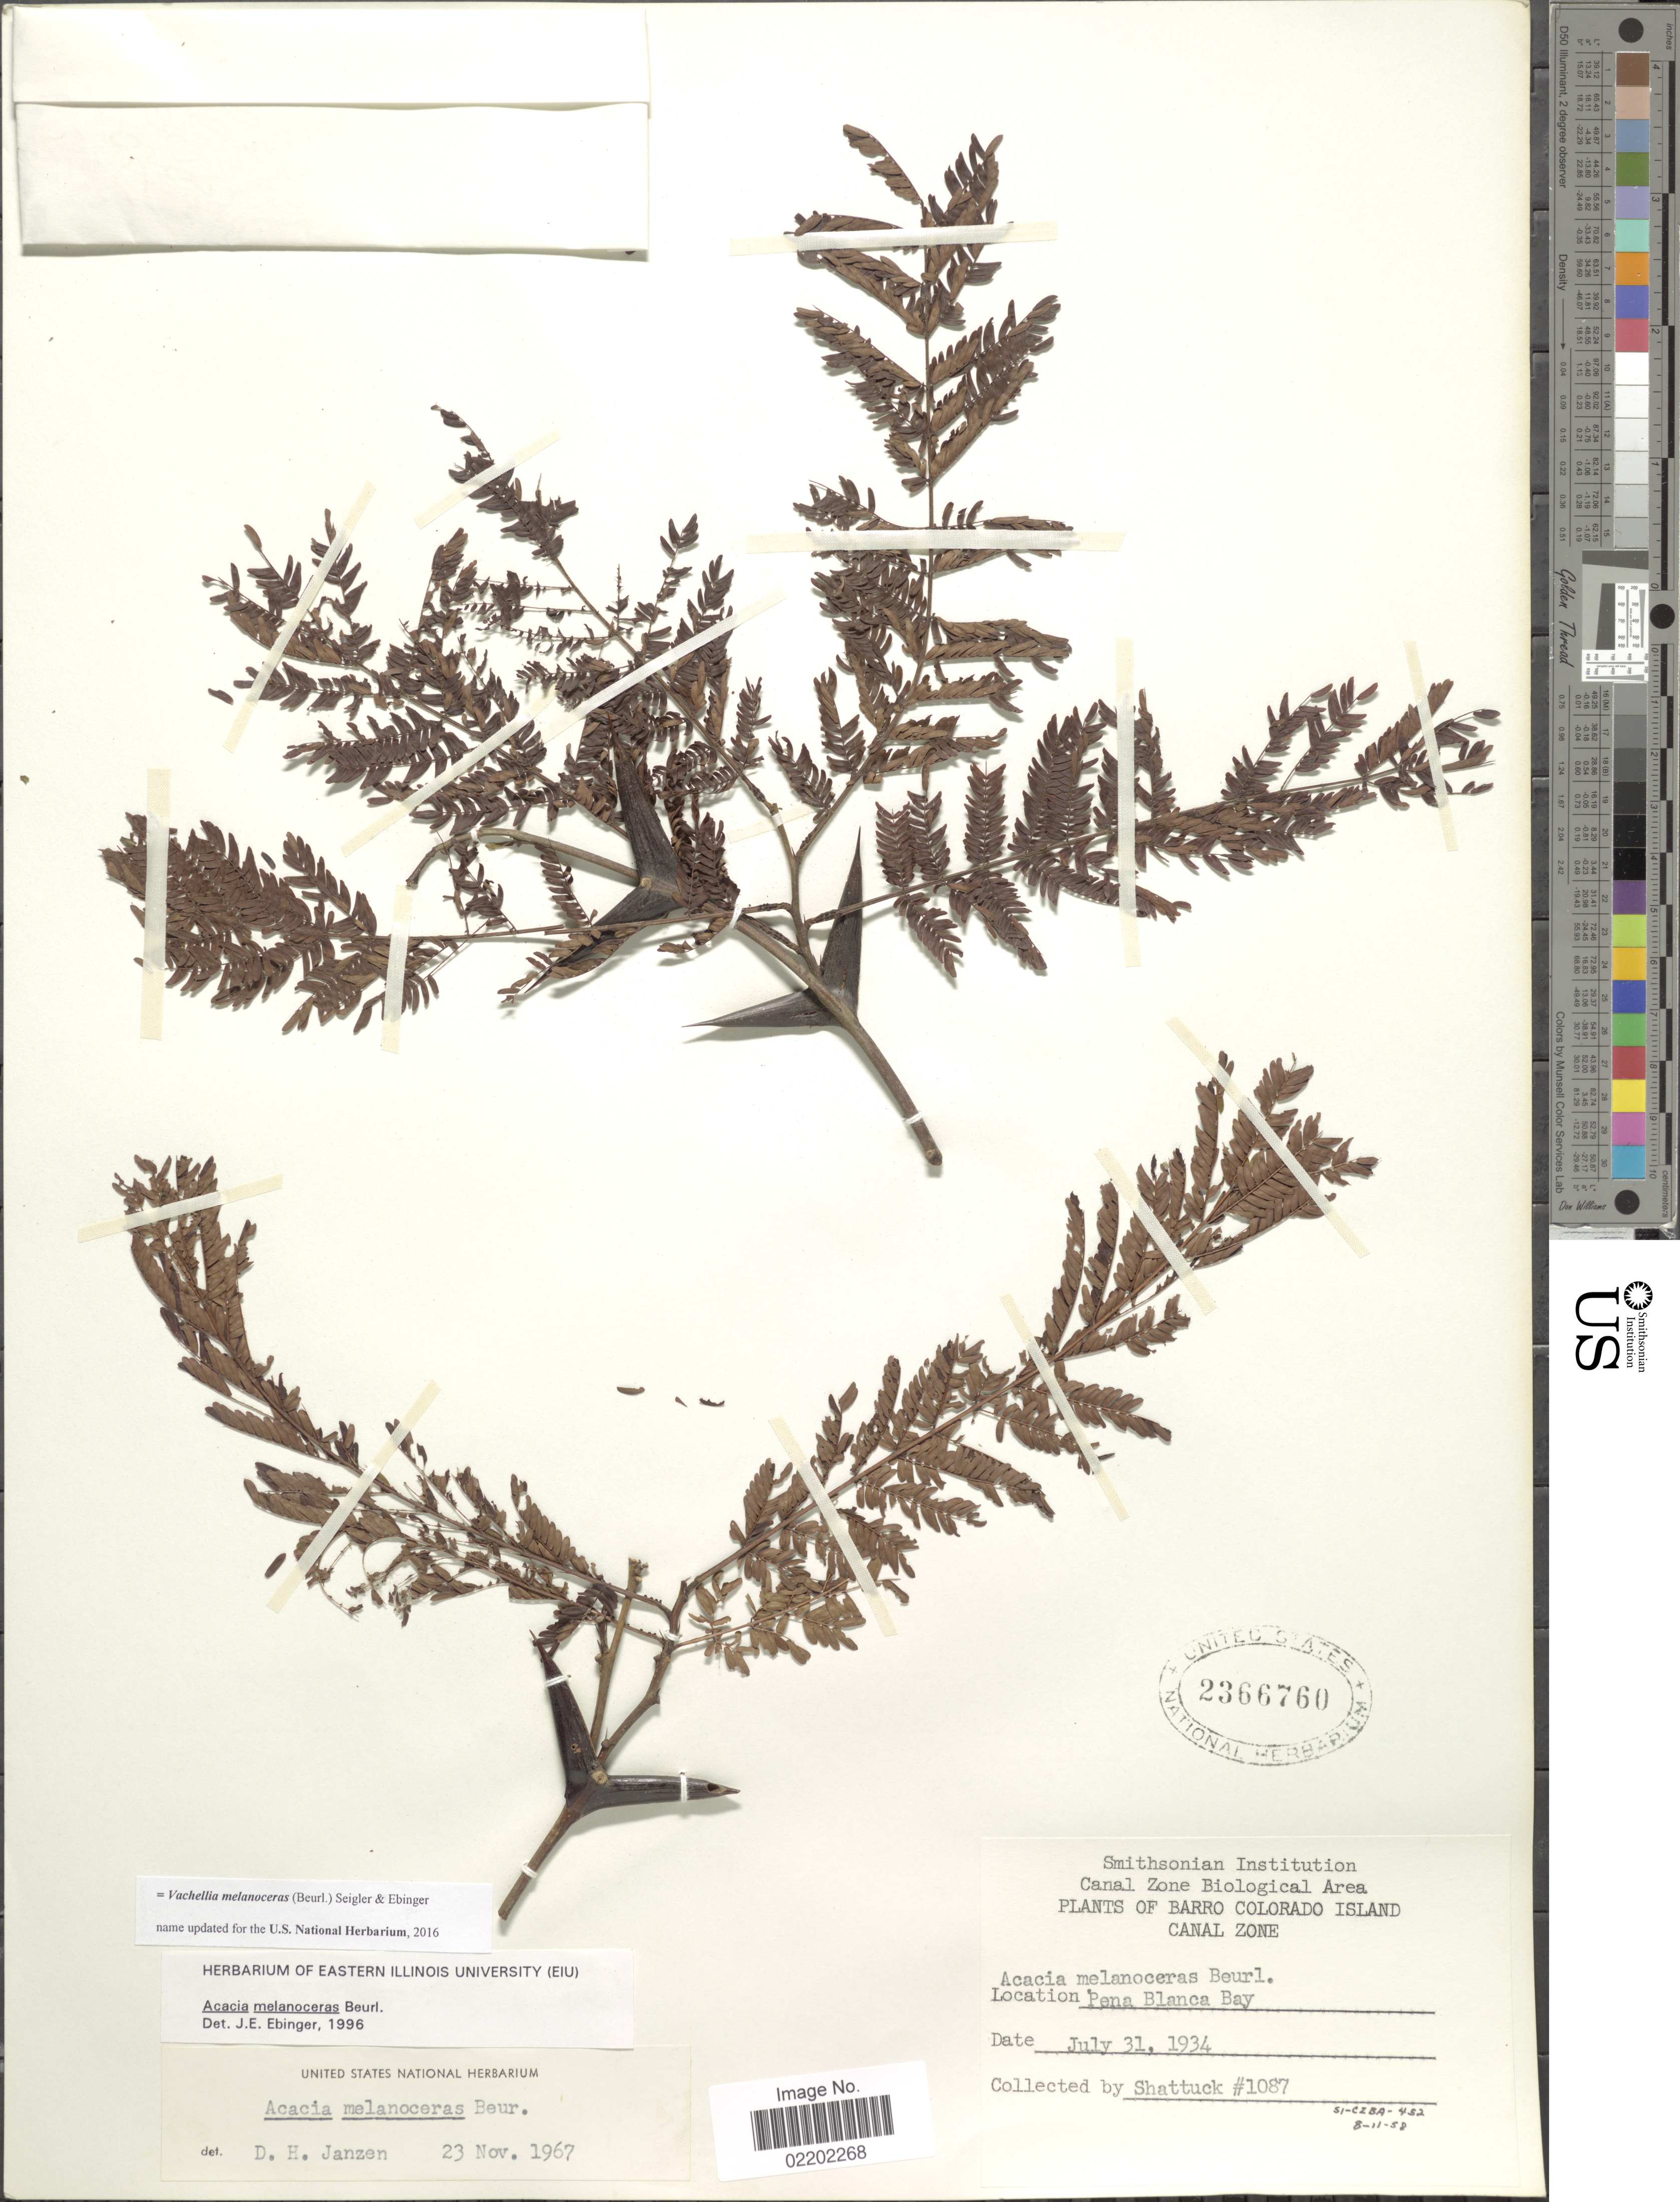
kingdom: Plantae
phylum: Tracheophyta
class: Magnoliopsida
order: Fabales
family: Fabaceae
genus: Vachellia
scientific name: Vachellia melanoceras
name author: (Beurl.) Seigler & Ebinger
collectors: Shattuck, --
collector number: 1087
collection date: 1934-07-31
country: Panama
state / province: Panamá Oeste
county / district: Canal Zone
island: Barro Colorado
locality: Barro Colorado Island, Canal Zone, Pena Blanca Bay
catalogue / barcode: US 2366760